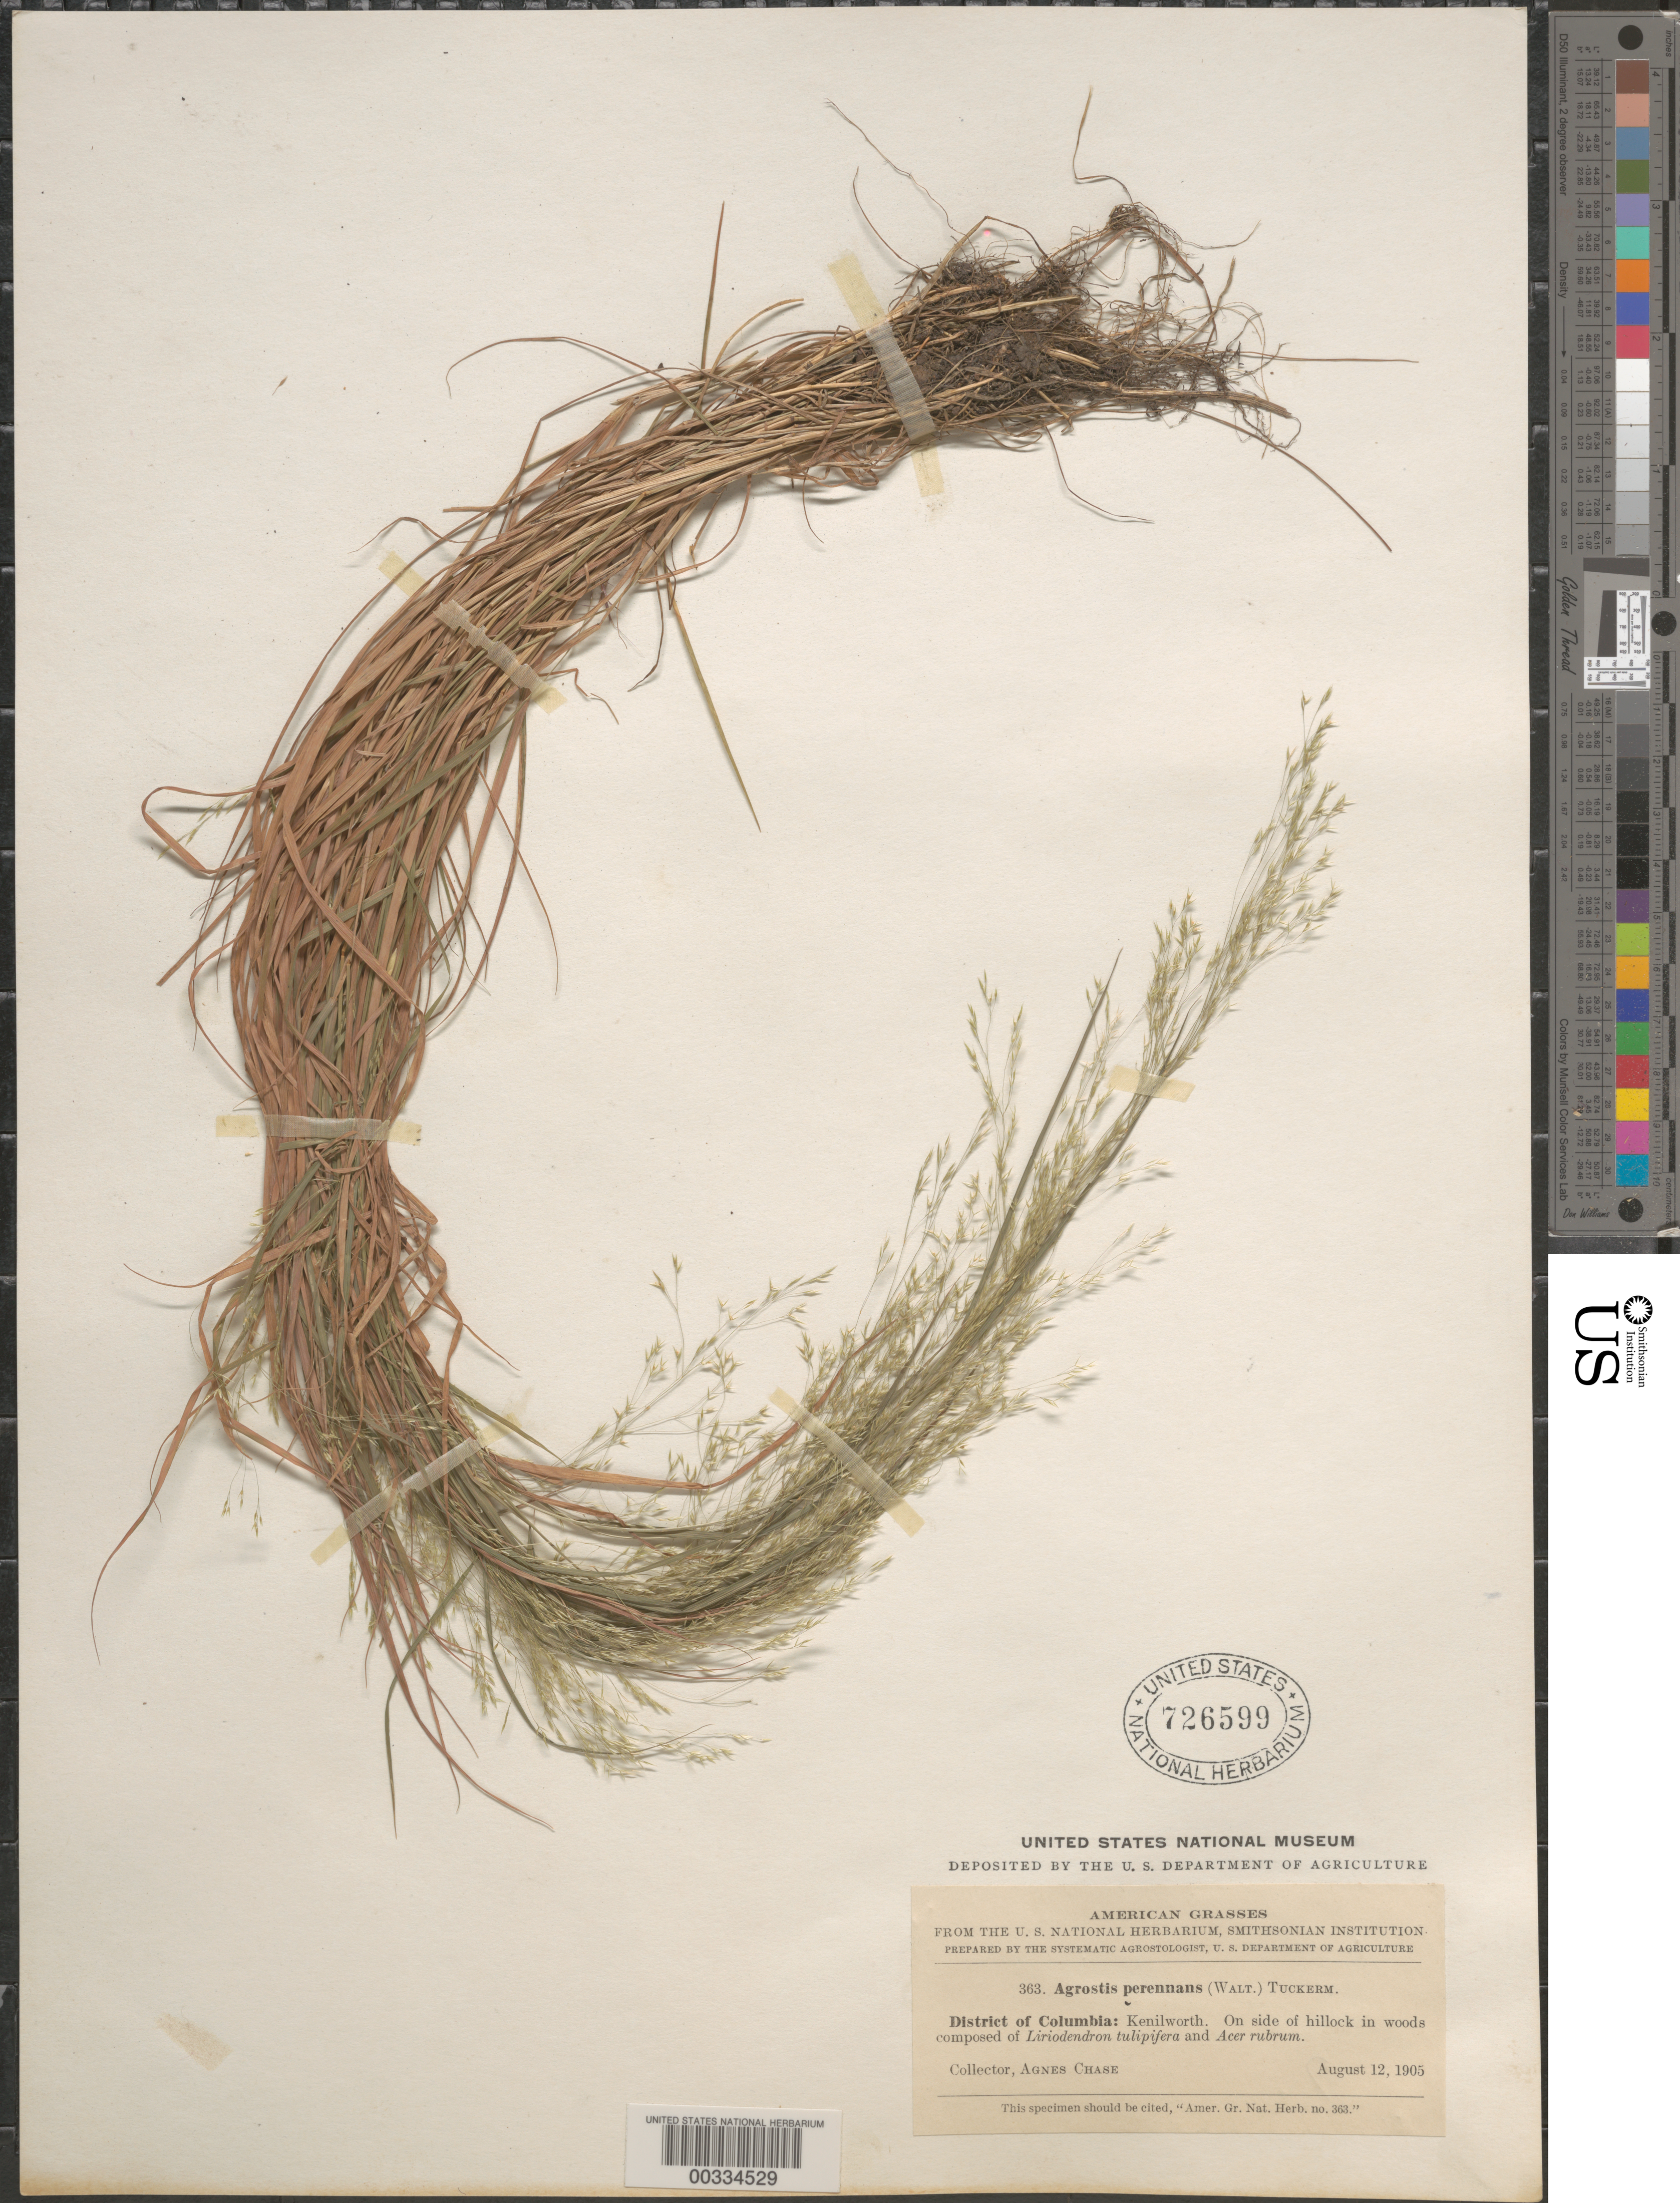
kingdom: Plantae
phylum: Tracheophyta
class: Liliopsida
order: Poales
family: Poaceae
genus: Agrostis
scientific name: Agrostis perennans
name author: (Walter) Tuck.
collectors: A. Chase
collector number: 363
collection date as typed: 12 Aug 1905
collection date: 1905-08-12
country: United States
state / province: District of Columbia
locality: Kenilworth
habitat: On side of hillock in woods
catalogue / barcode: US 726599